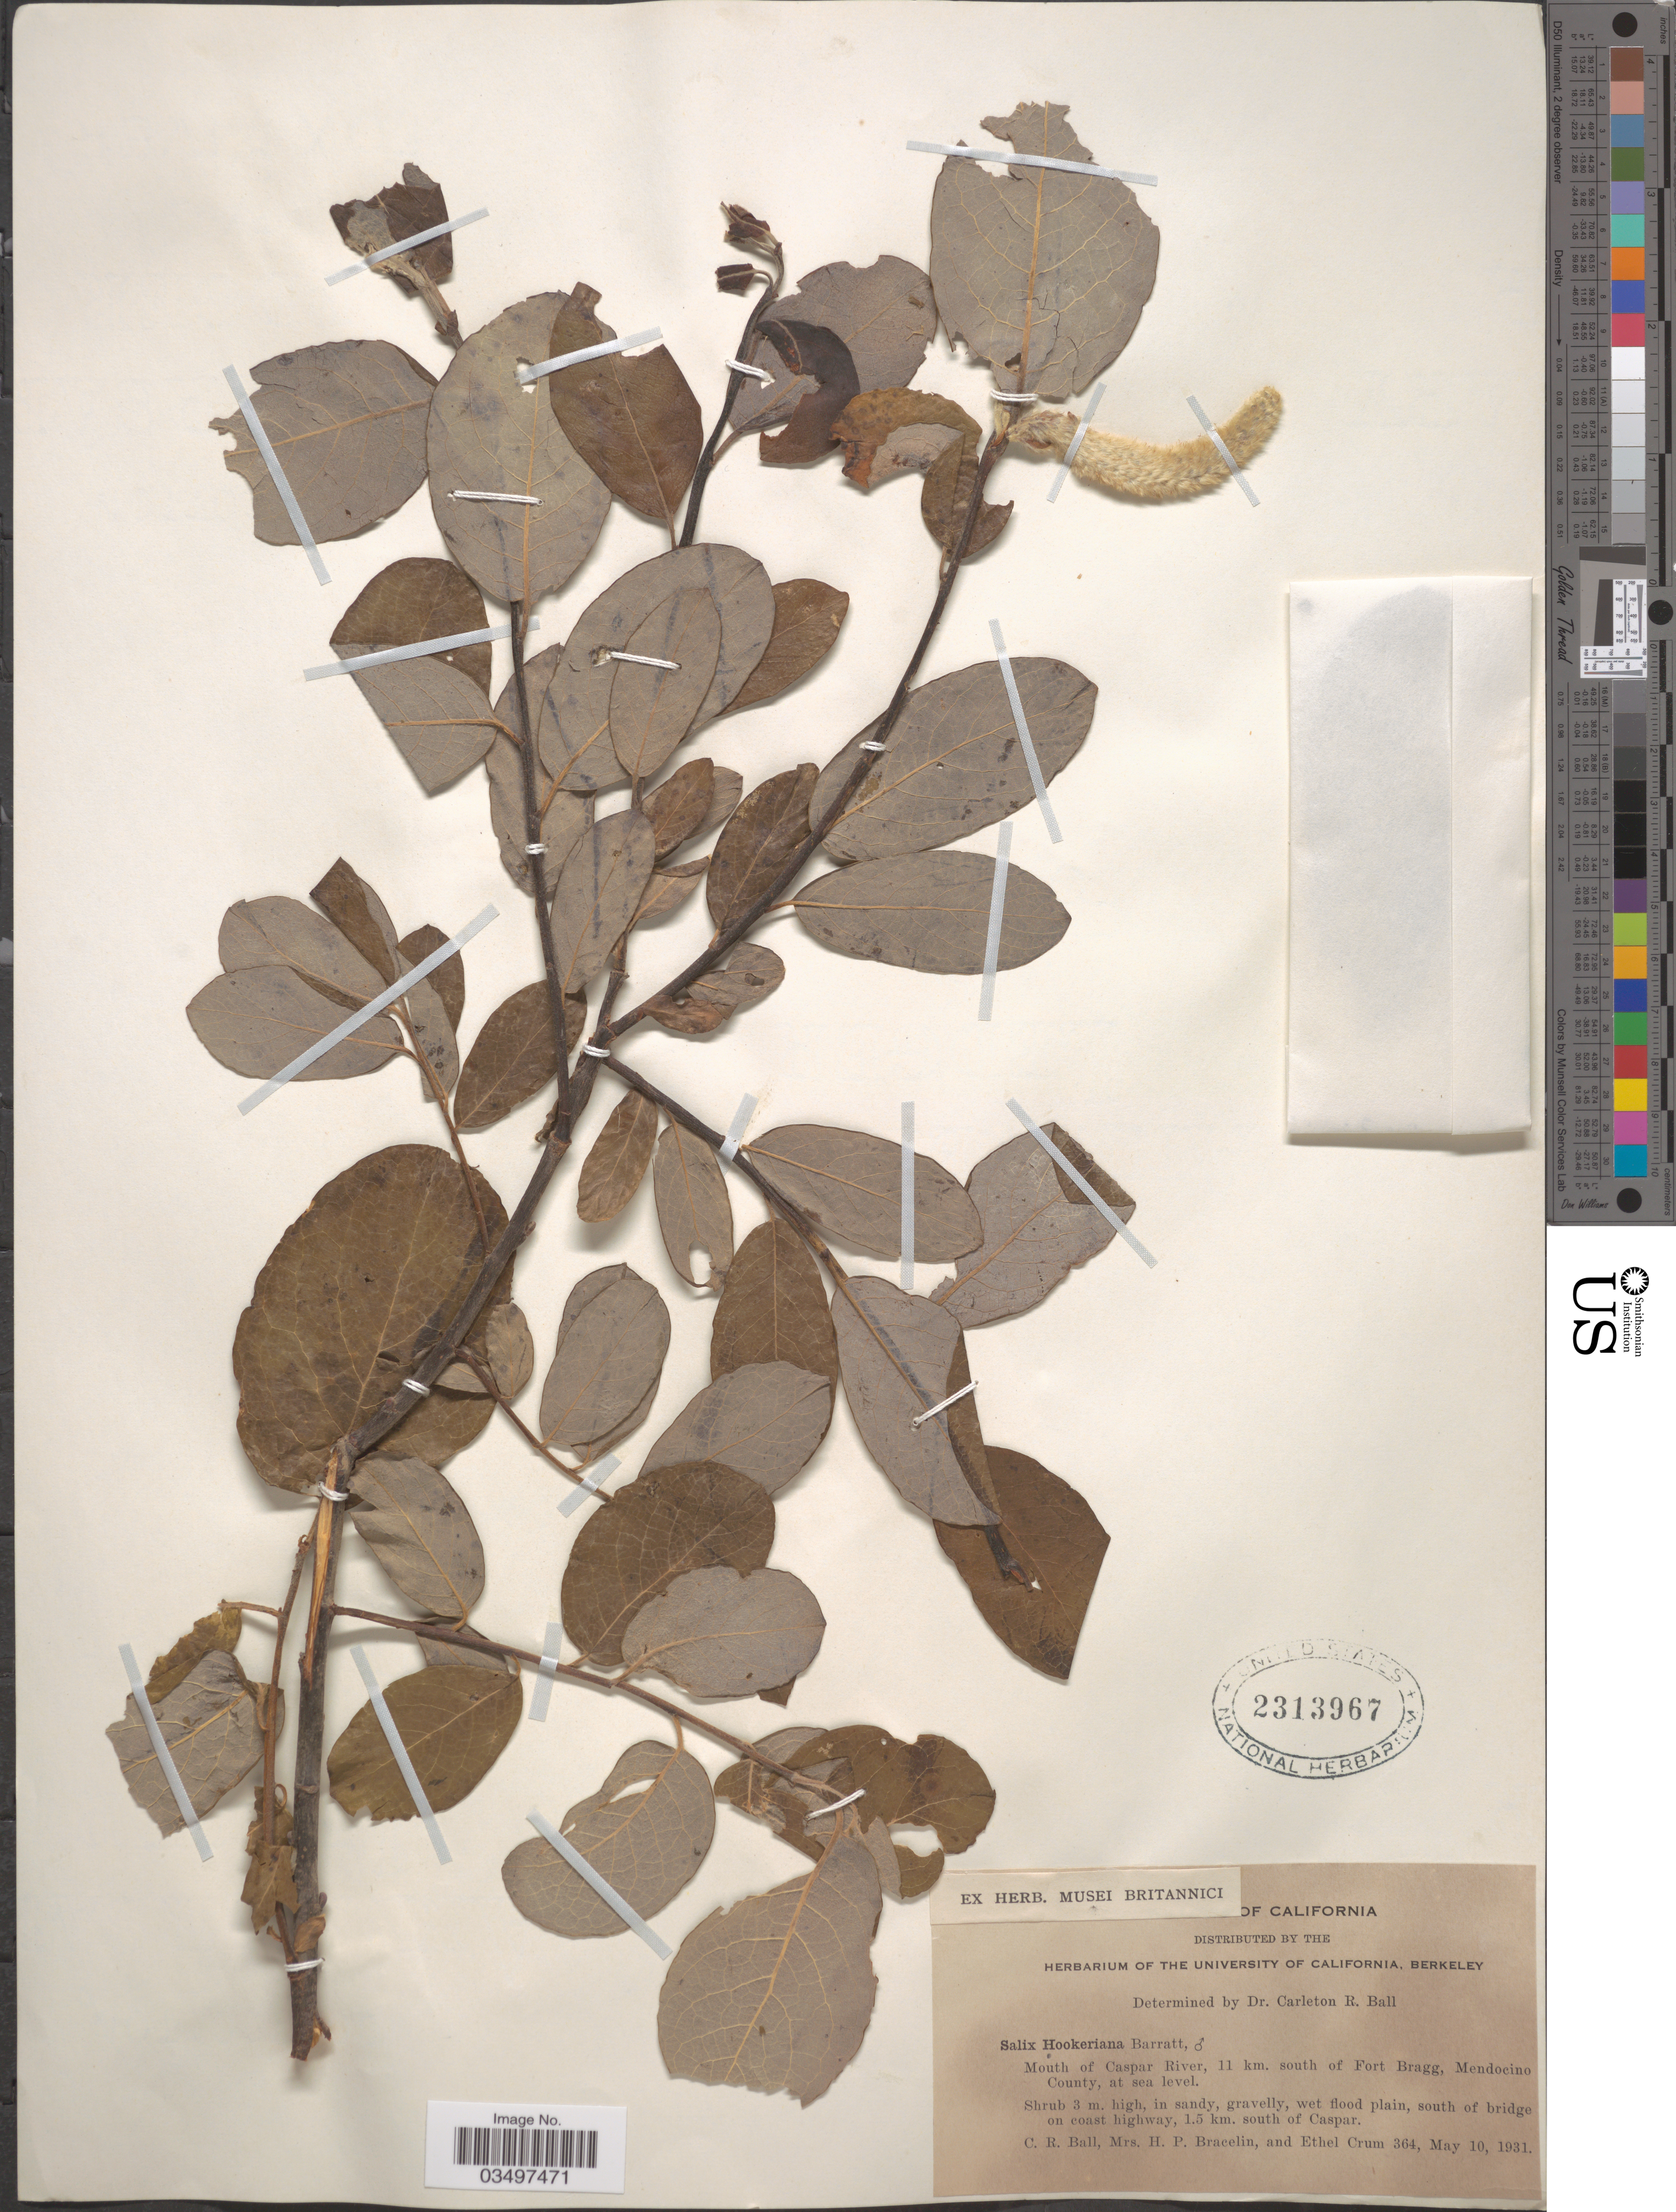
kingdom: Plantae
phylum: Tracheophyta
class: Magnoliopsida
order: Malpighiales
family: Salicaceae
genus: Salix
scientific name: Salix hookeriana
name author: Barratt ex Hook.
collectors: C. R. Ball, H. Bracelin & E. K. Crum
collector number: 364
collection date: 1931-05-10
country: United States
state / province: California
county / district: Mendocino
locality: Mouth of Caspar River, 11 km. south of Fort Bragg, Mendocino County. South of bridge on coast of highway, 1.5 km. south of Caspar.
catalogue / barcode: US 2313967